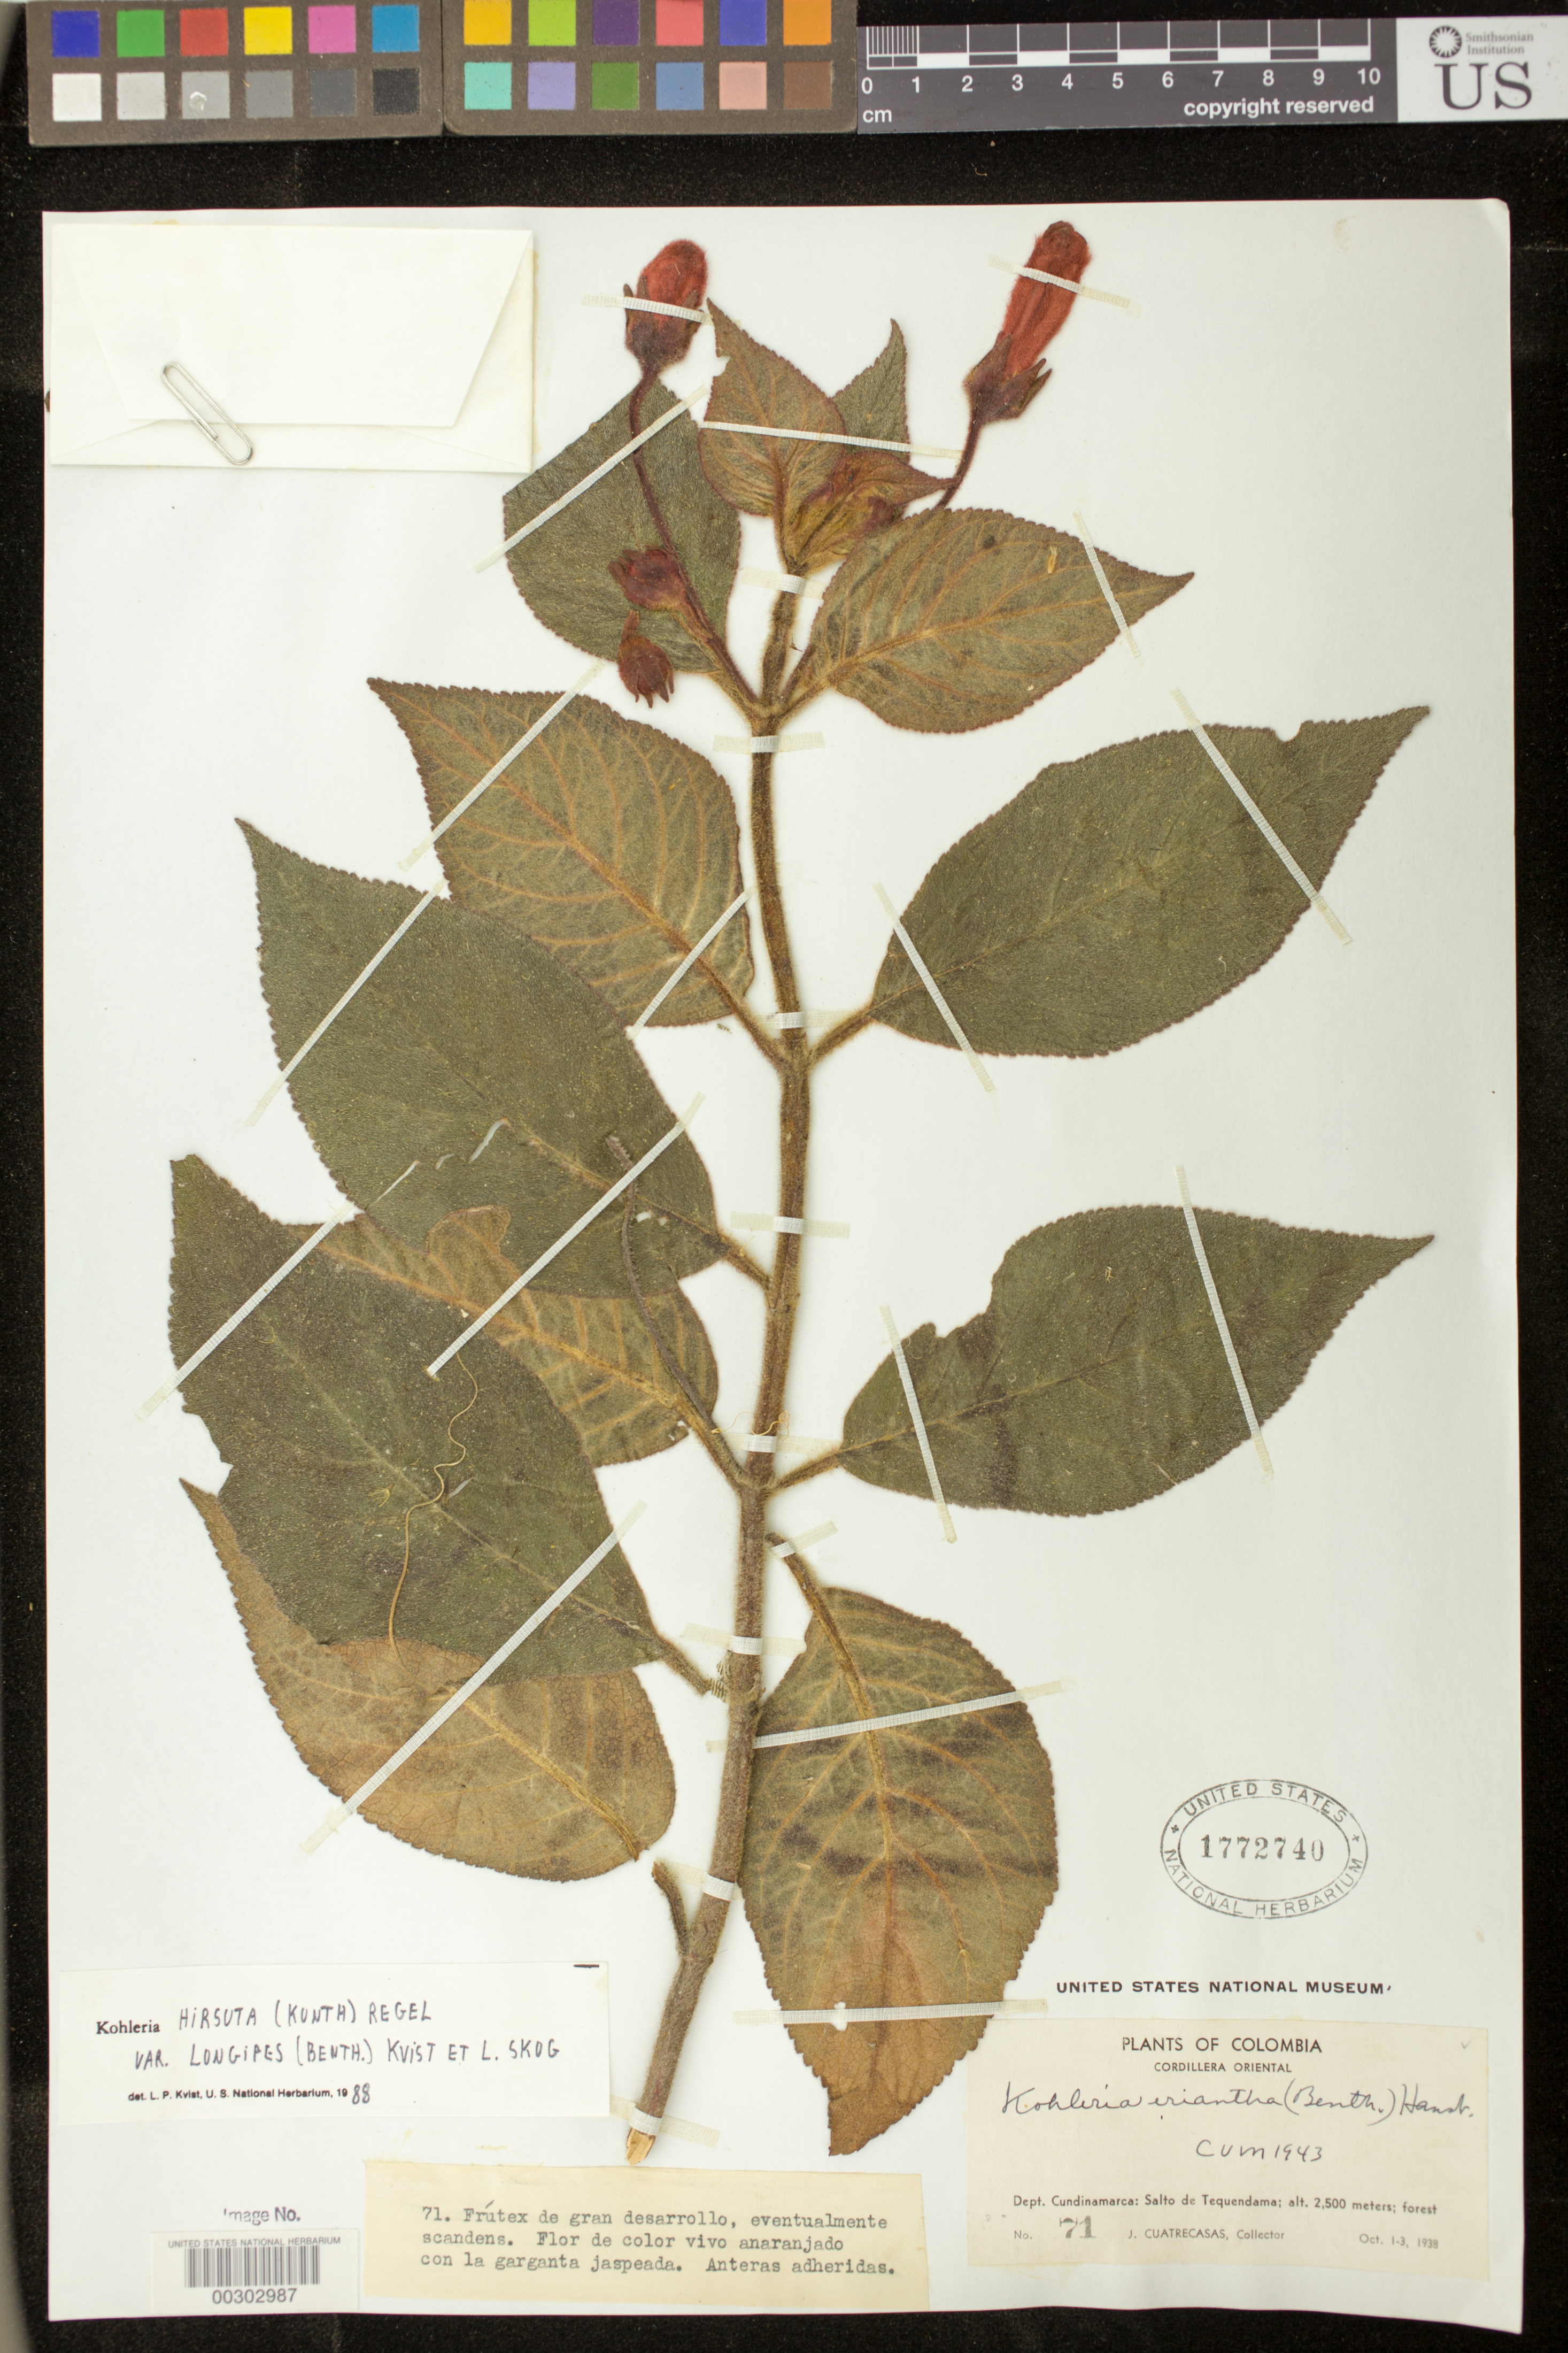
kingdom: Plantae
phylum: Tracheophyta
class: Magnoliopsida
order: Lamiales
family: Gesneriaceae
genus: Kohleria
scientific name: Kohleria hirsuta var. longipes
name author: (Benth.) L.P. Kvist & L.E. Skog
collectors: J. Cuatrecasas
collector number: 71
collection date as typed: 1-3 Oct 1938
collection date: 1938-10-01/1938-10-03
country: Colombia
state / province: Cundinamarca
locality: Cordillera Oriental, Salto de Tequendama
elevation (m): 2500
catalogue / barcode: US 1772740